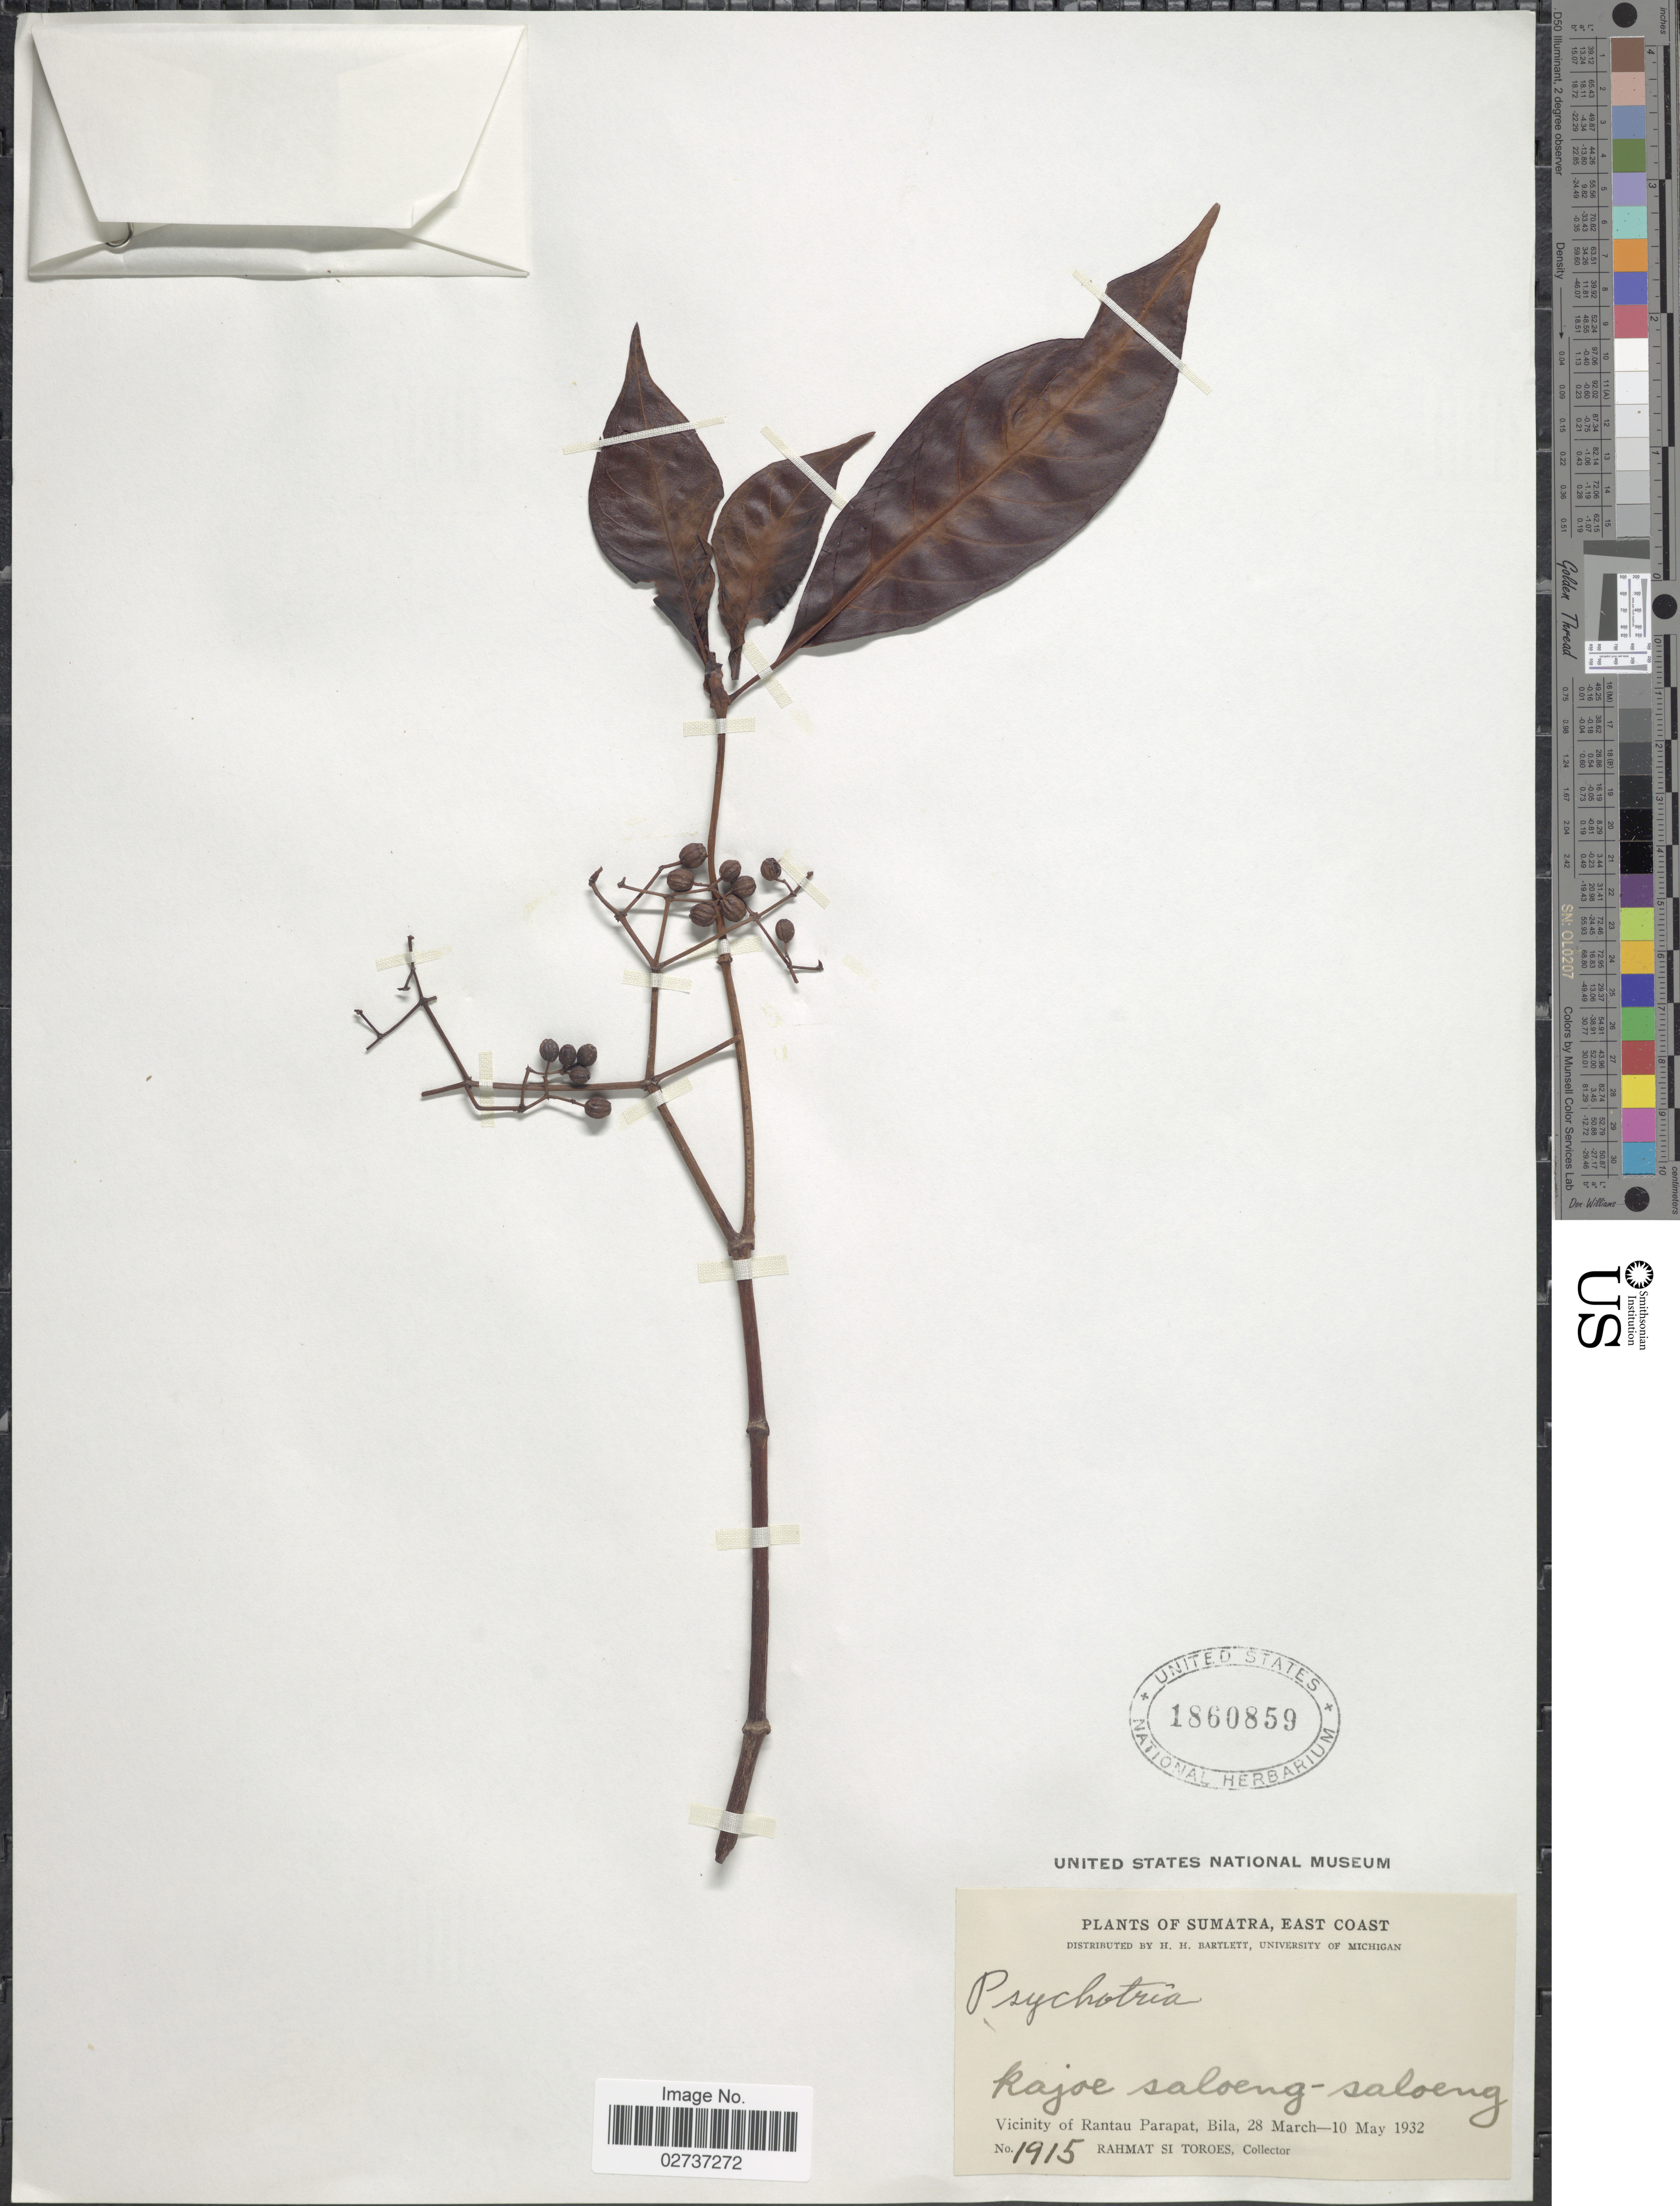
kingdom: Plantae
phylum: Tracheophyta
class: Magnoliopsida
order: Gentianales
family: Rubiaceae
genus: Psychotria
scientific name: Psychotria sp.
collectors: Rahmat Si Boeea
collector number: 1915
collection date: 1932-03-28/1932-05-10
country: Indonesia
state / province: Sumatra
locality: East Coast, Vicinity of Rantau Parapat, Bila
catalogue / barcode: US 1860859